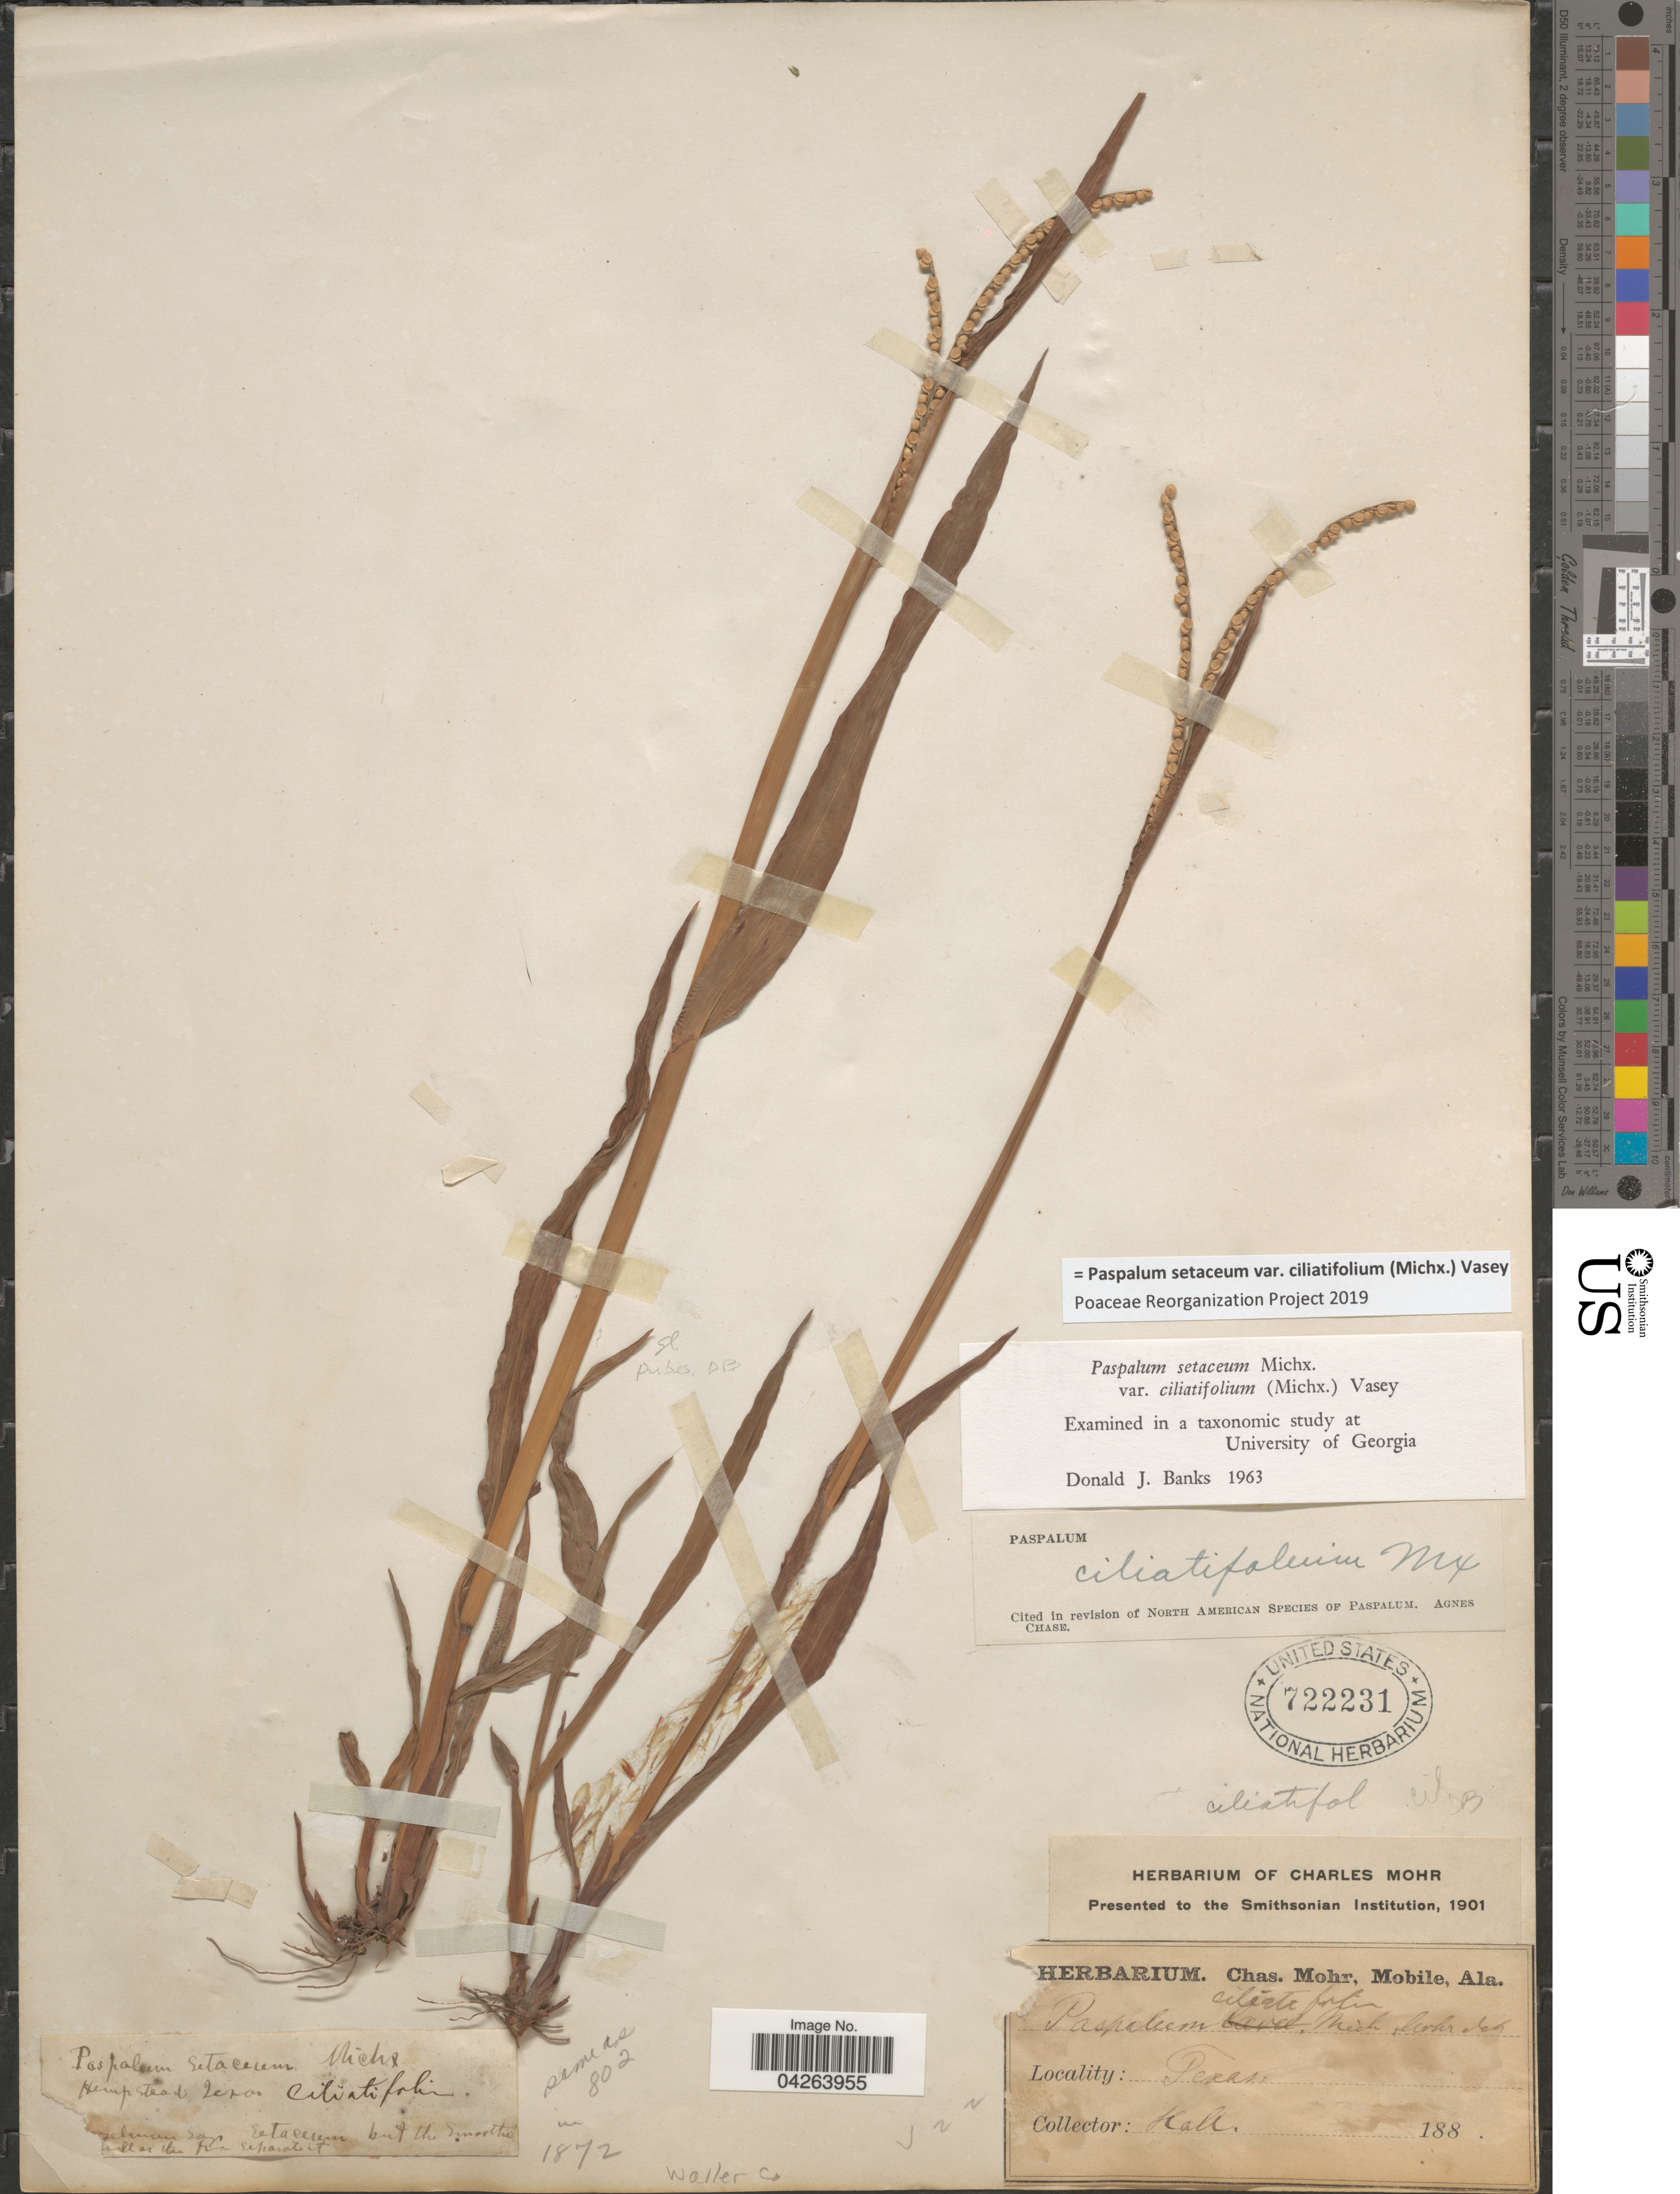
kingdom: Plantae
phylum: Tracheophyta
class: Liliopsida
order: Poales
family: Poaceae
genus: Paspalum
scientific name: Paspalum setaceum var. ciliatifolium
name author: (Michx.) Vasey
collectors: -- Hall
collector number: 1872?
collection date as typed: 188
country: United States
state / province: Texas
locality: Waller Co. Hempstead.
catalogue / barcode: US 722231